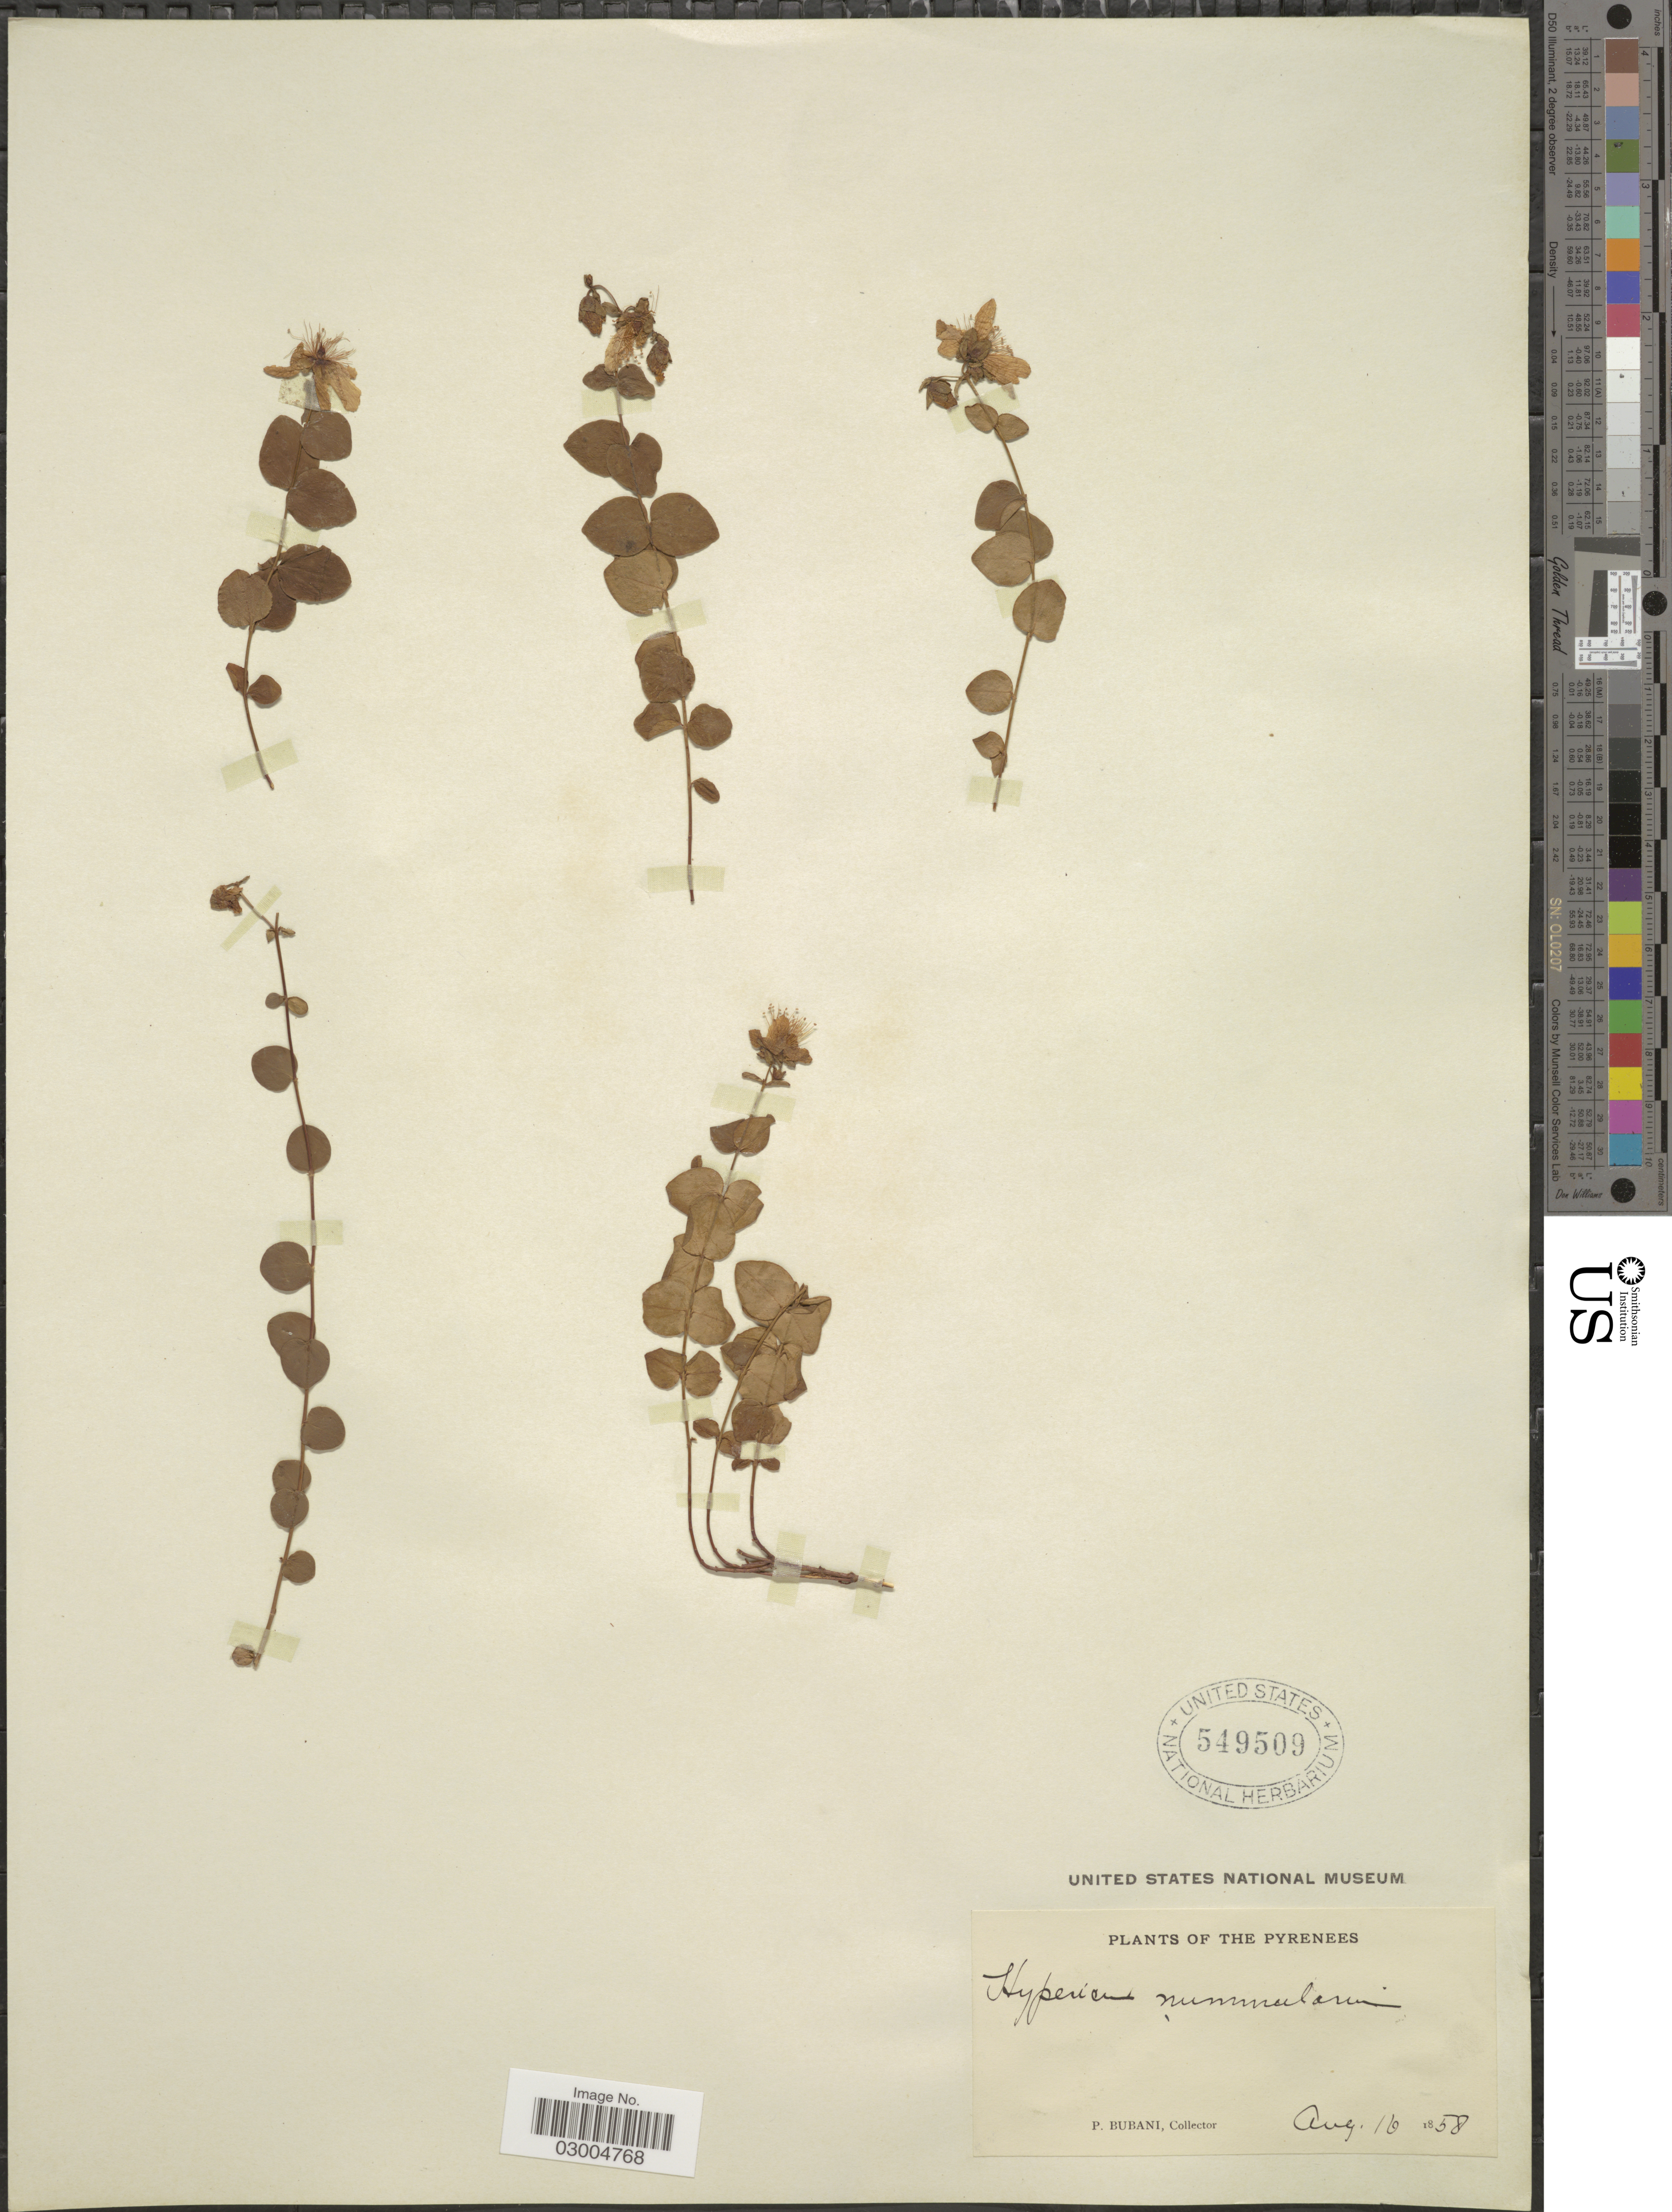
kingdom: Plantae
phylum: Tracheophyta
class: Magnoliopsida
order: Malpighiales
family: Hypericaceae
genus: Hypericum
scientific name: Hypericum nummularium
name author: L.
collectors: P. Bubani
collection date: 1858-08-16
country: France / Spain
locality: The Pyrenees.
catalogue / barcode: US 549509